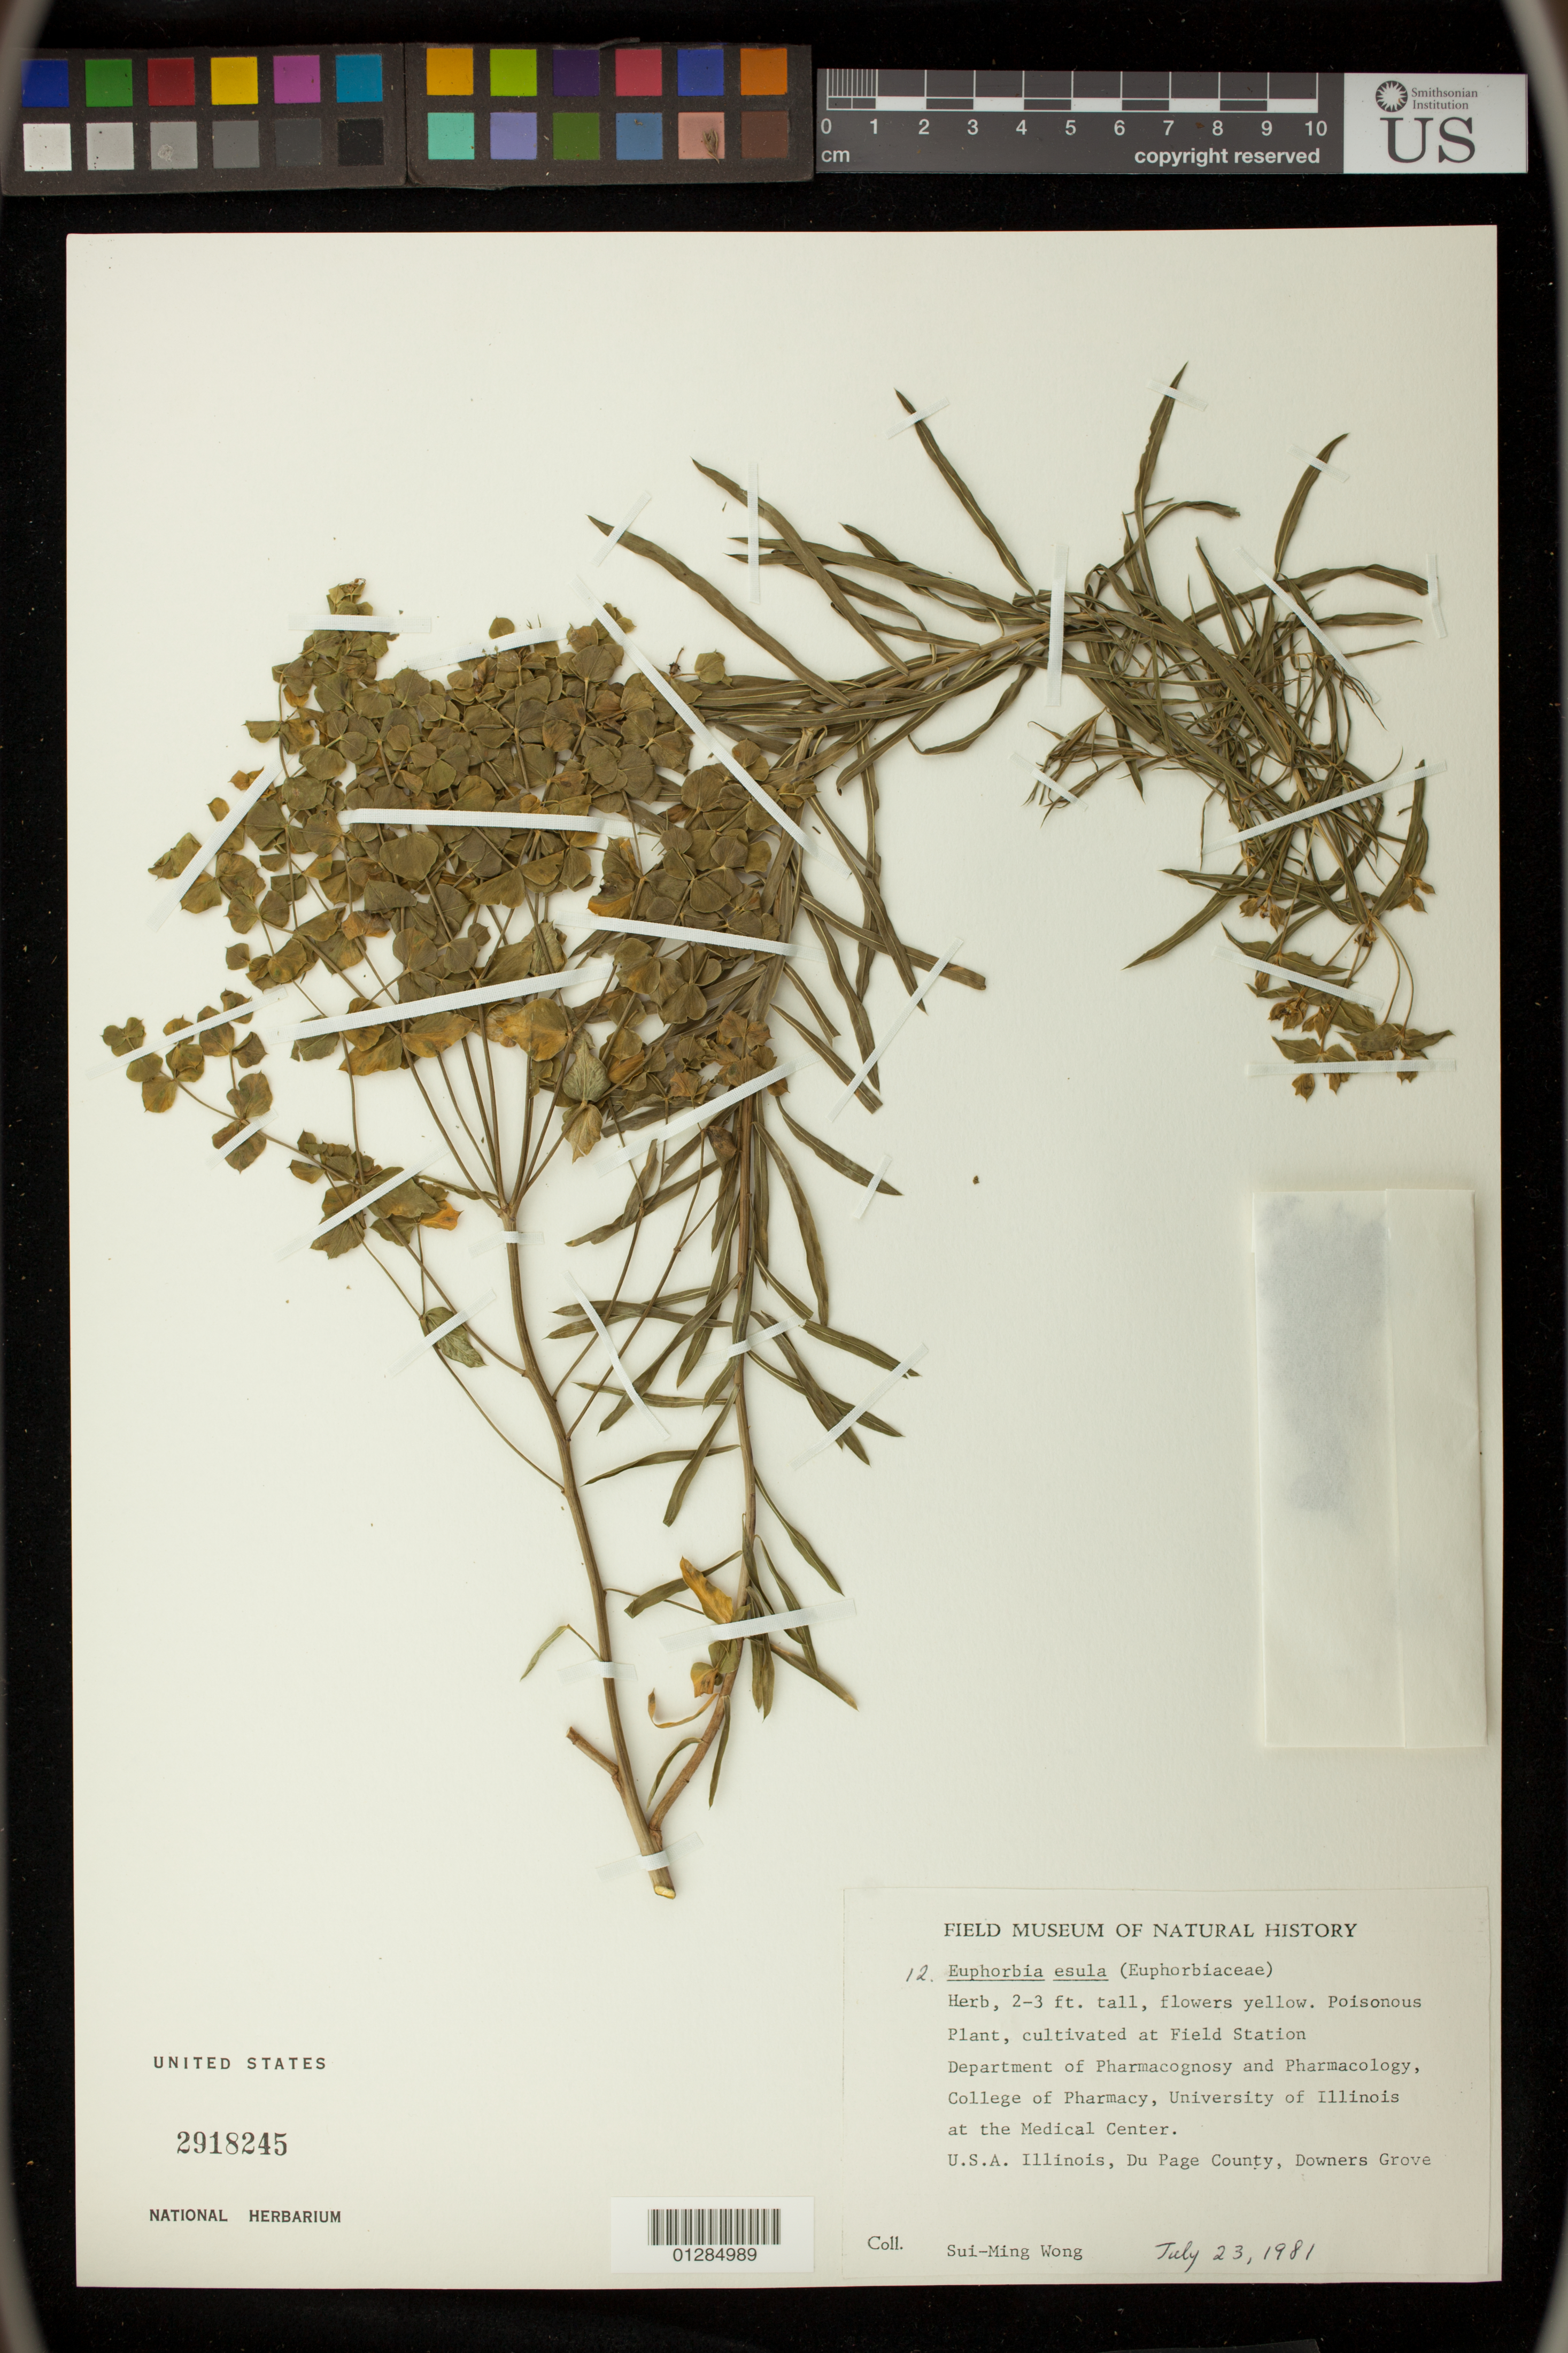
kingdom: Plantae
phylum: Tracheophyta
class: Magnoliopsida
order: Malpighiales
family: Euphorbiaceae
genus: Euphorbia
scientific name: Euphorbia esula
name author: L.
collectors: S. Wong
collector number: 12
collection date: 1981-07-23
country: United States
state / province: Illinois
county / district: Du Page County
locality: Field Station Department of Pharmacognosy and Pharmacology, College of Pharmacy, University of Illinois, Downers Grove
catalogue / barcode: US 2918245